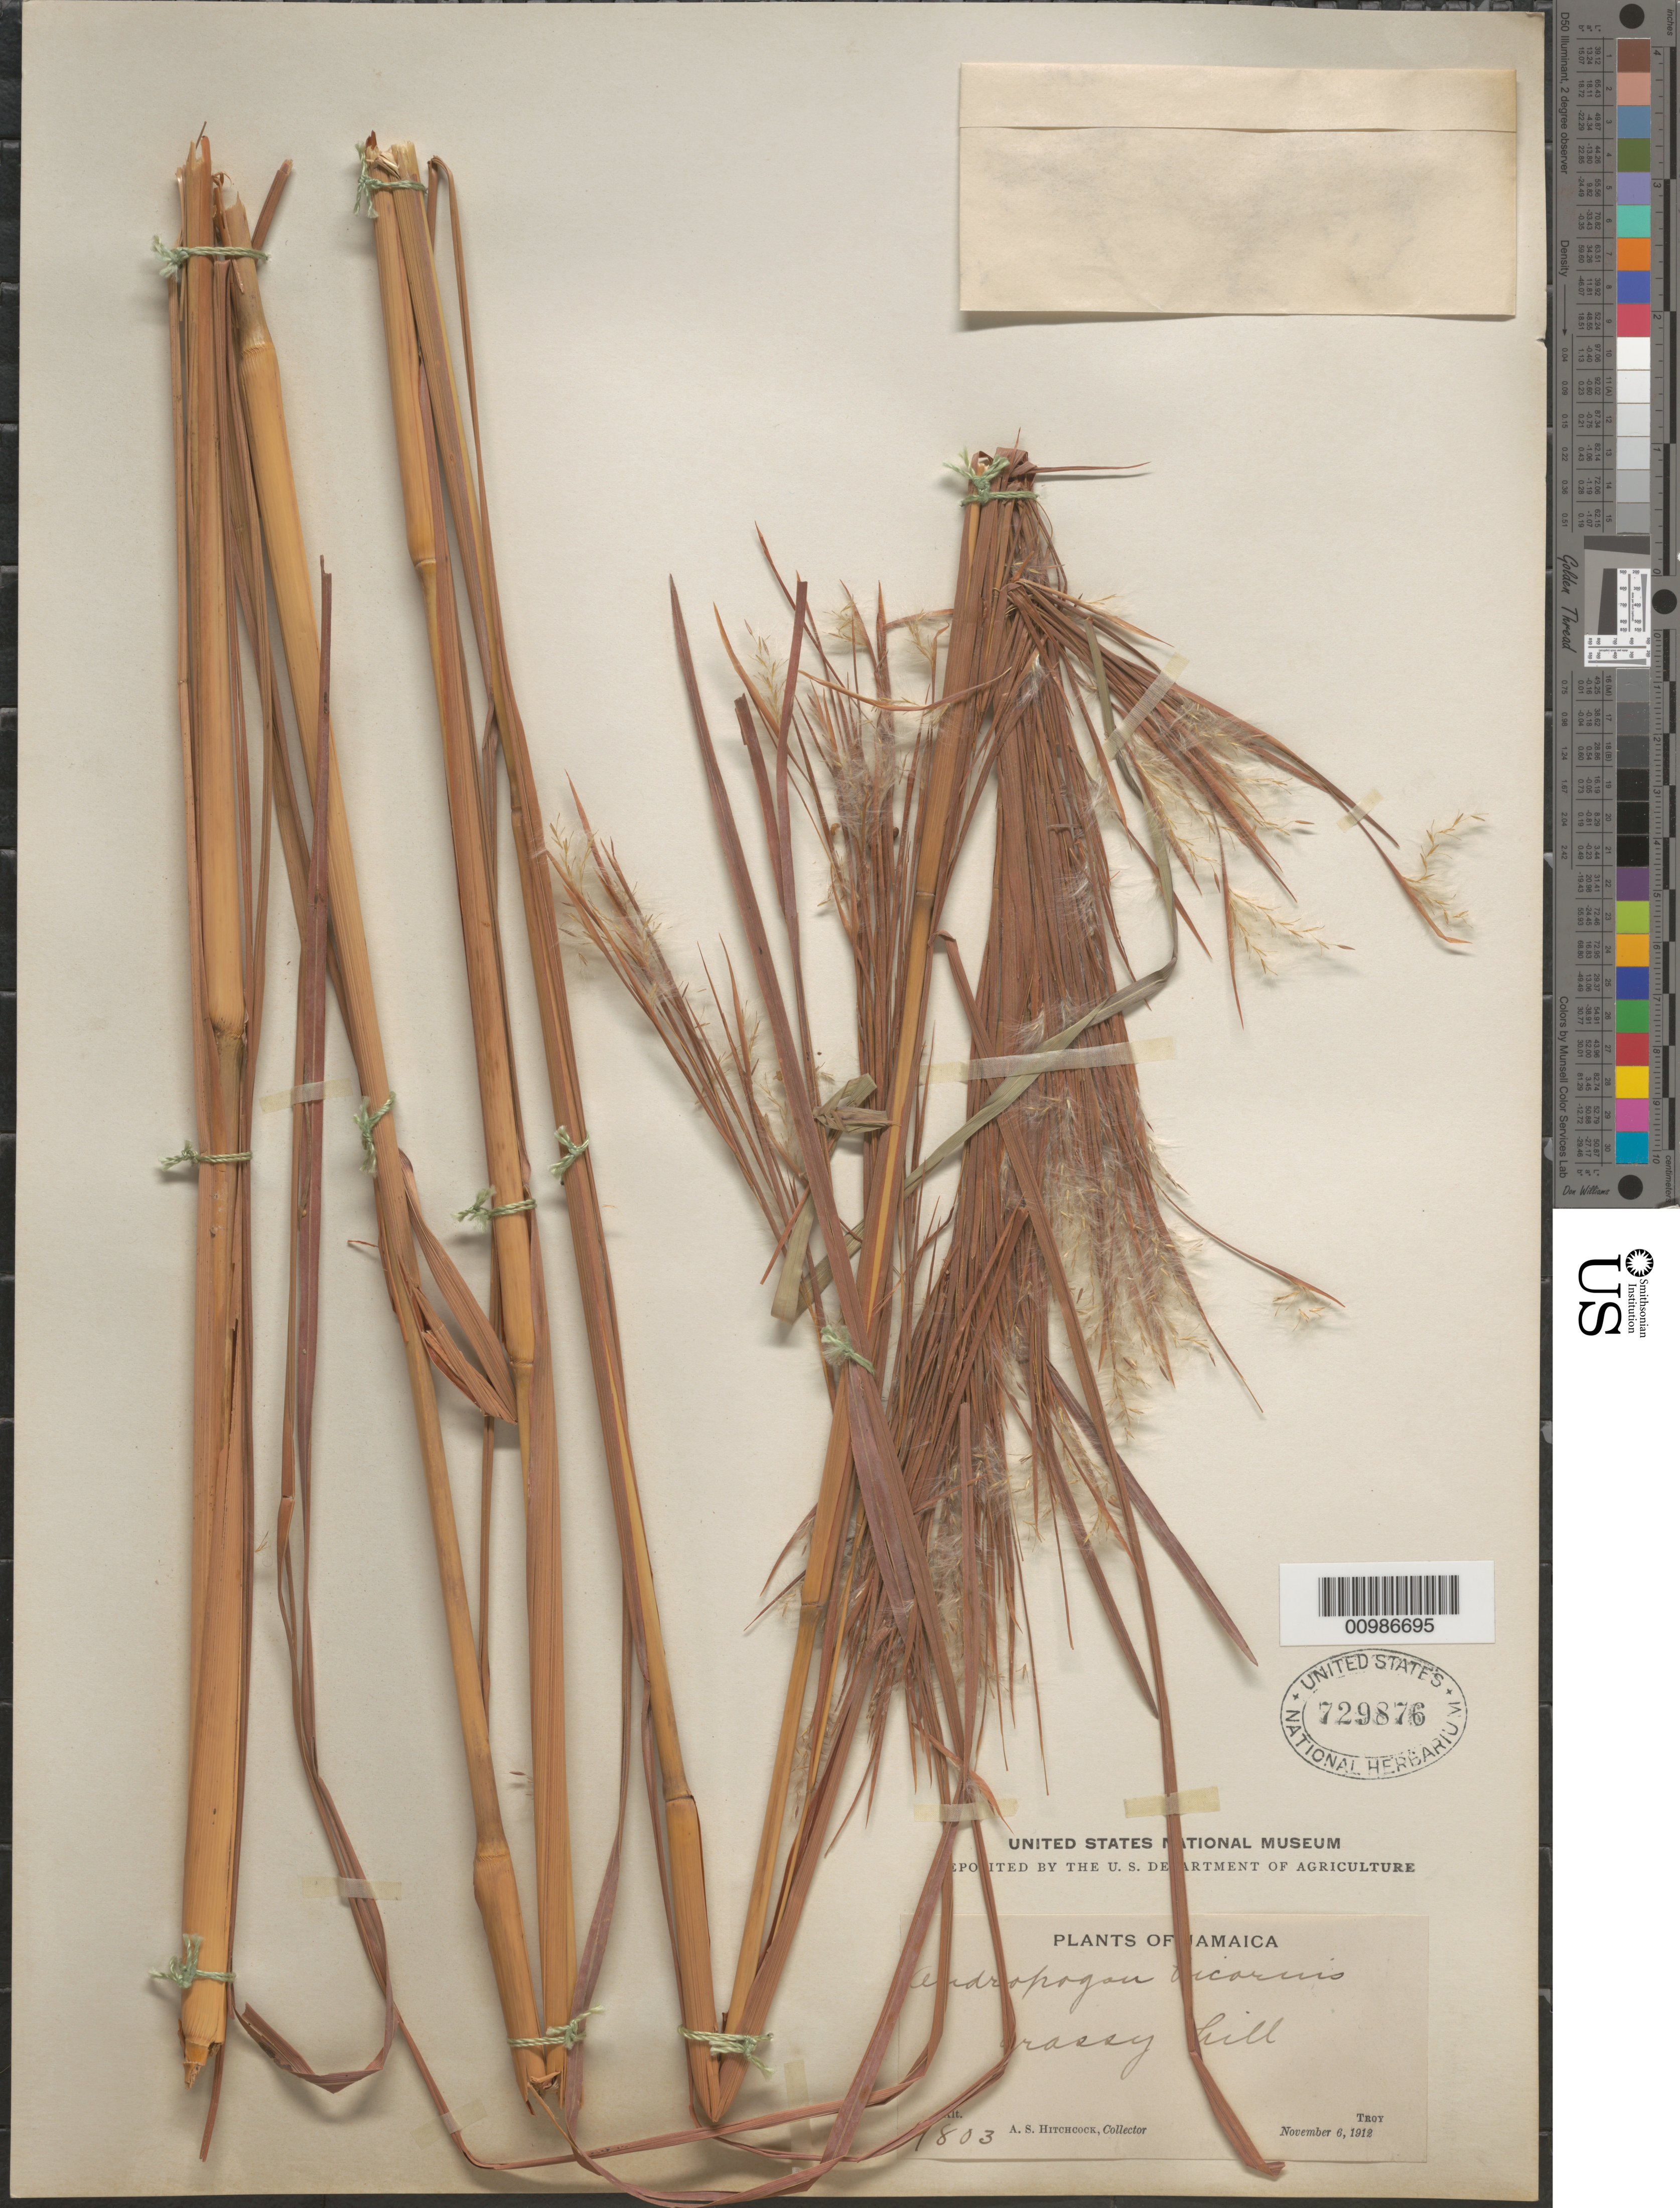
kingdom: Plantae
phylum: Tracheophyta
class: Liliopsida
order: Poales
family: Poaceae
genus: Andropogon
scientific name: Andropogon bicornis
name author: L.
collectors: A. S. Hitchcock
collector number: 9803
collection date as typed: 06 Nov 1912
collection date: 1912-11-06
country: Jamaica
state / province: Saint Mary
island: Jamaica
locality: City: Troy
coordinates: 0 N, 0 E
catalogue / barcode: US 729876